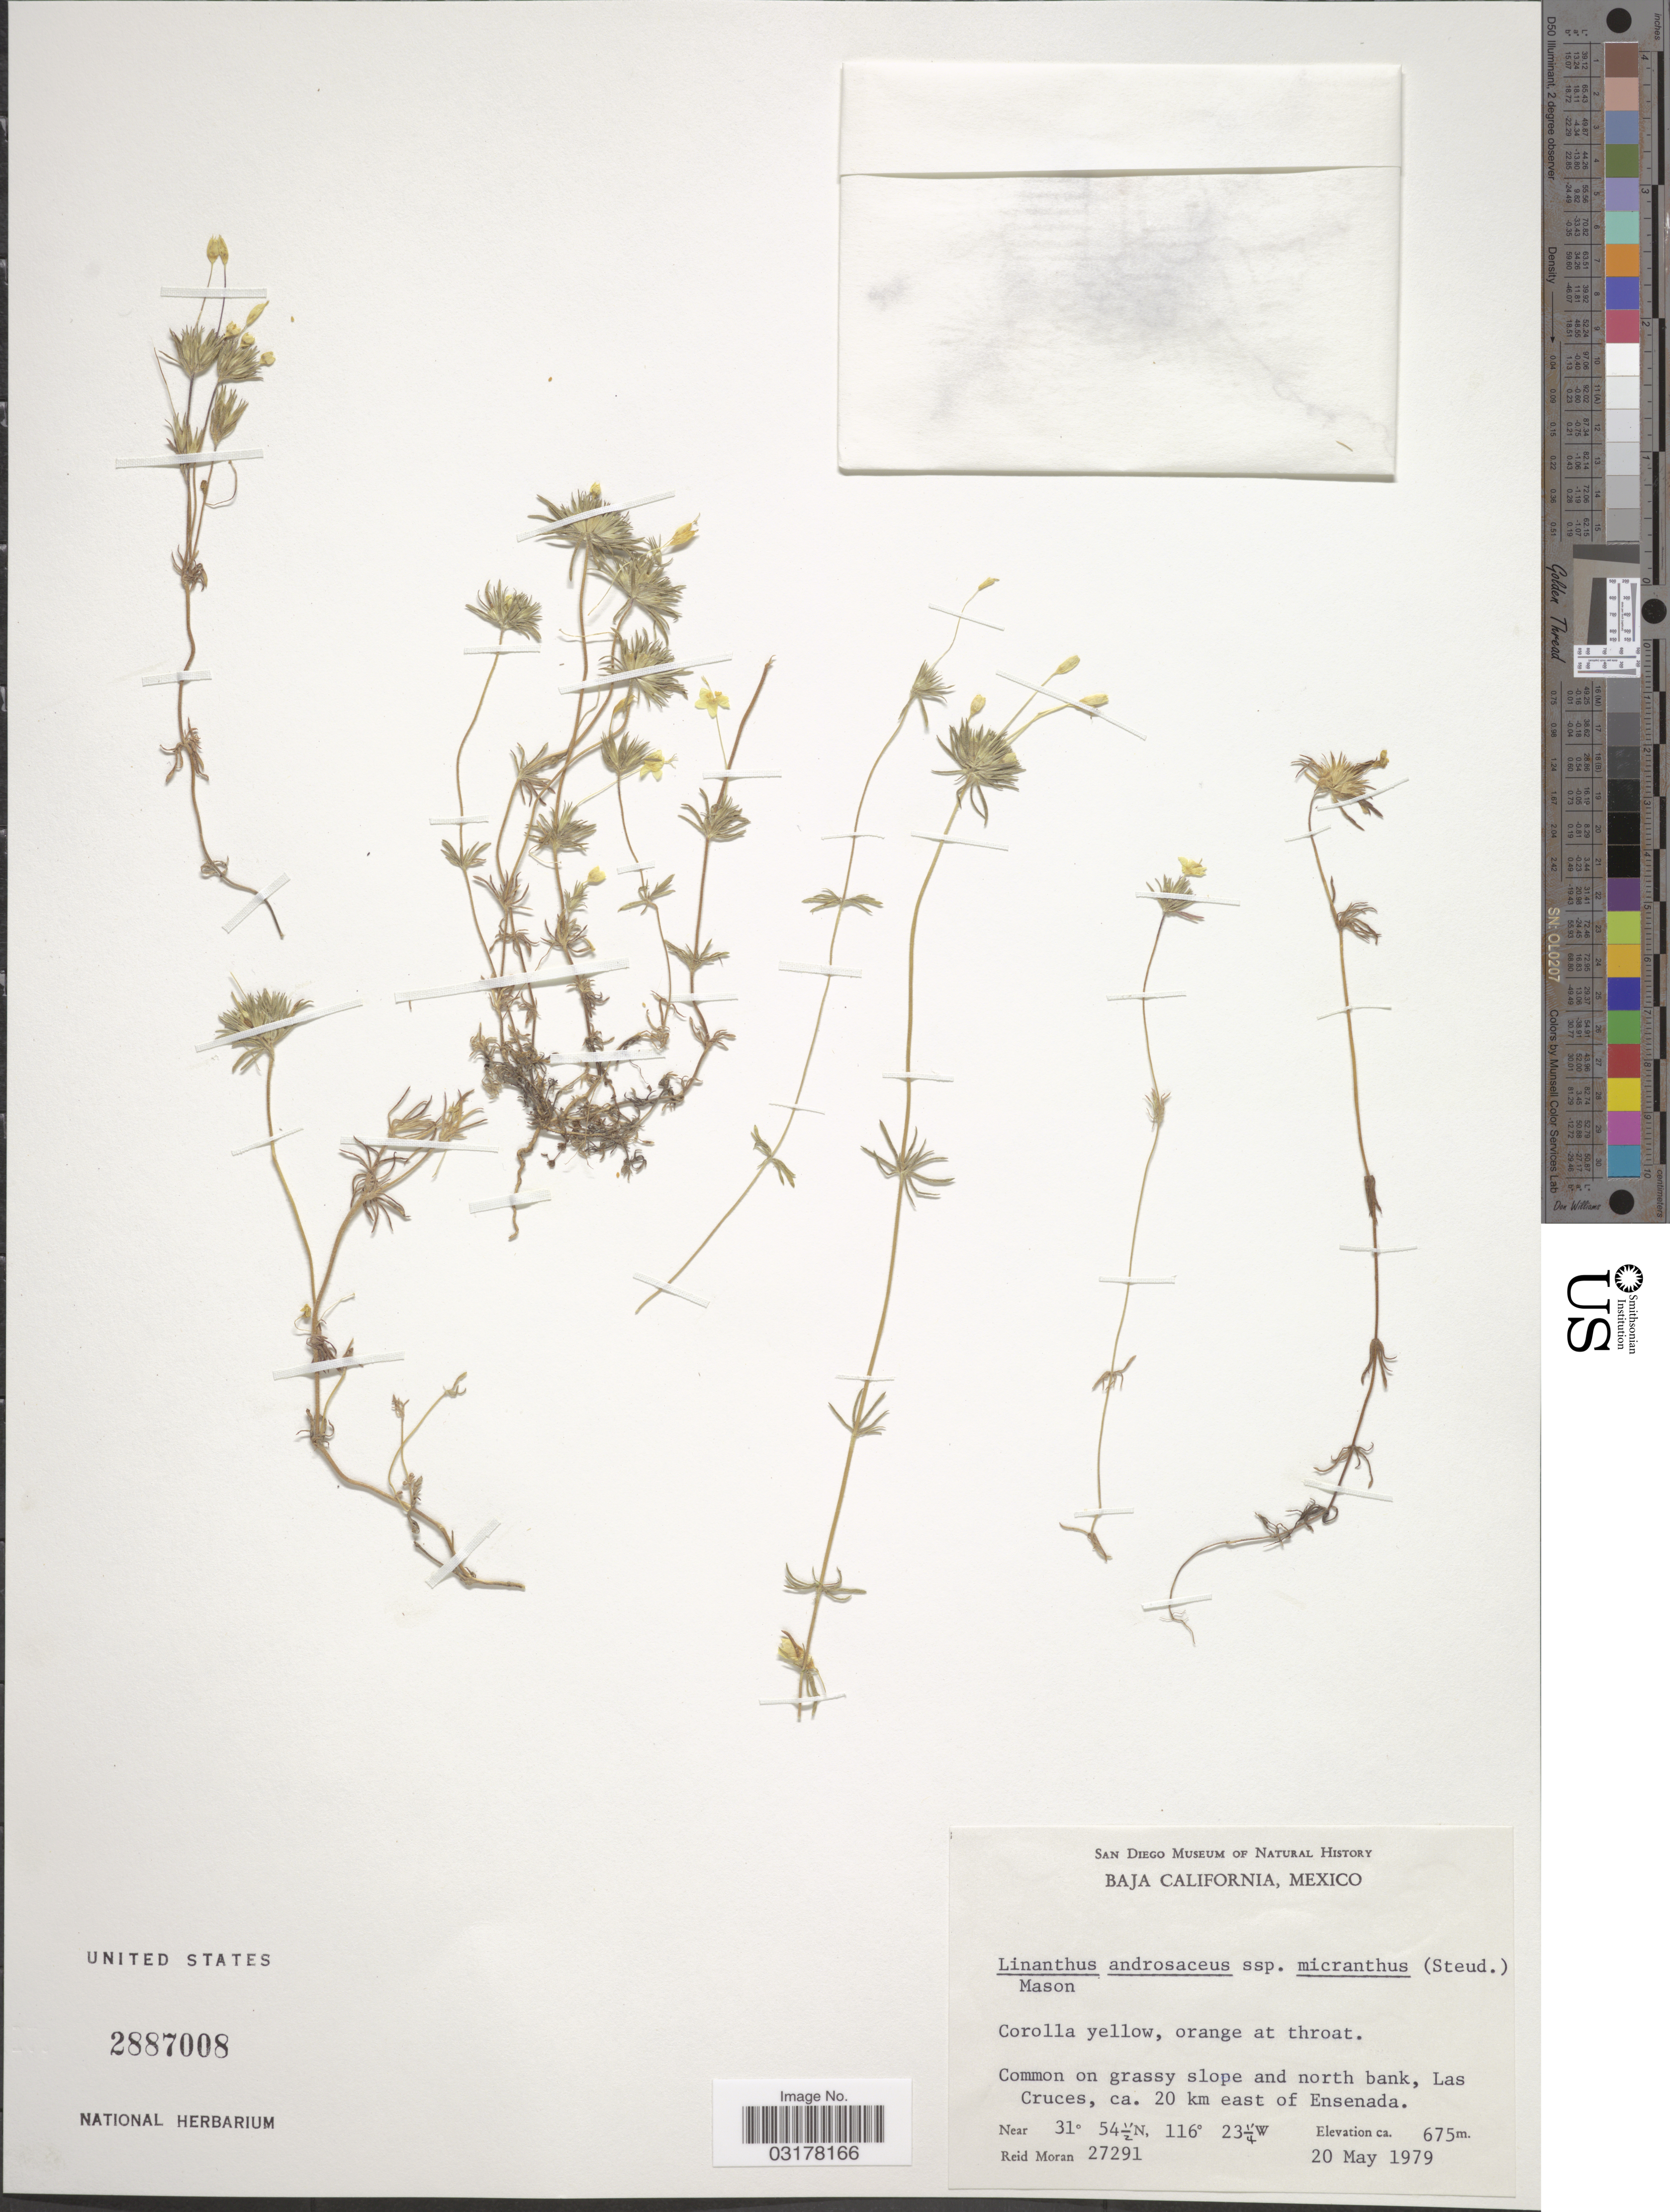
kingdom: Plantae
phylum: Tracheophyta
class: Magnoliopsida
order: Ericales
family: Polemoniaceae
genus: Leptosiphon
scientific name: Leptosiphon parviflorus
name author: Benth.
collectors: R. Moran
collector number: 27291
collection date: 1979-05-20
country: Mexico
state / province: Baja California Norte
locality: Las Cruces, ca. 20 km east of Ensenada.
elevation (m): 675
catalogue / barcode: US 2887008